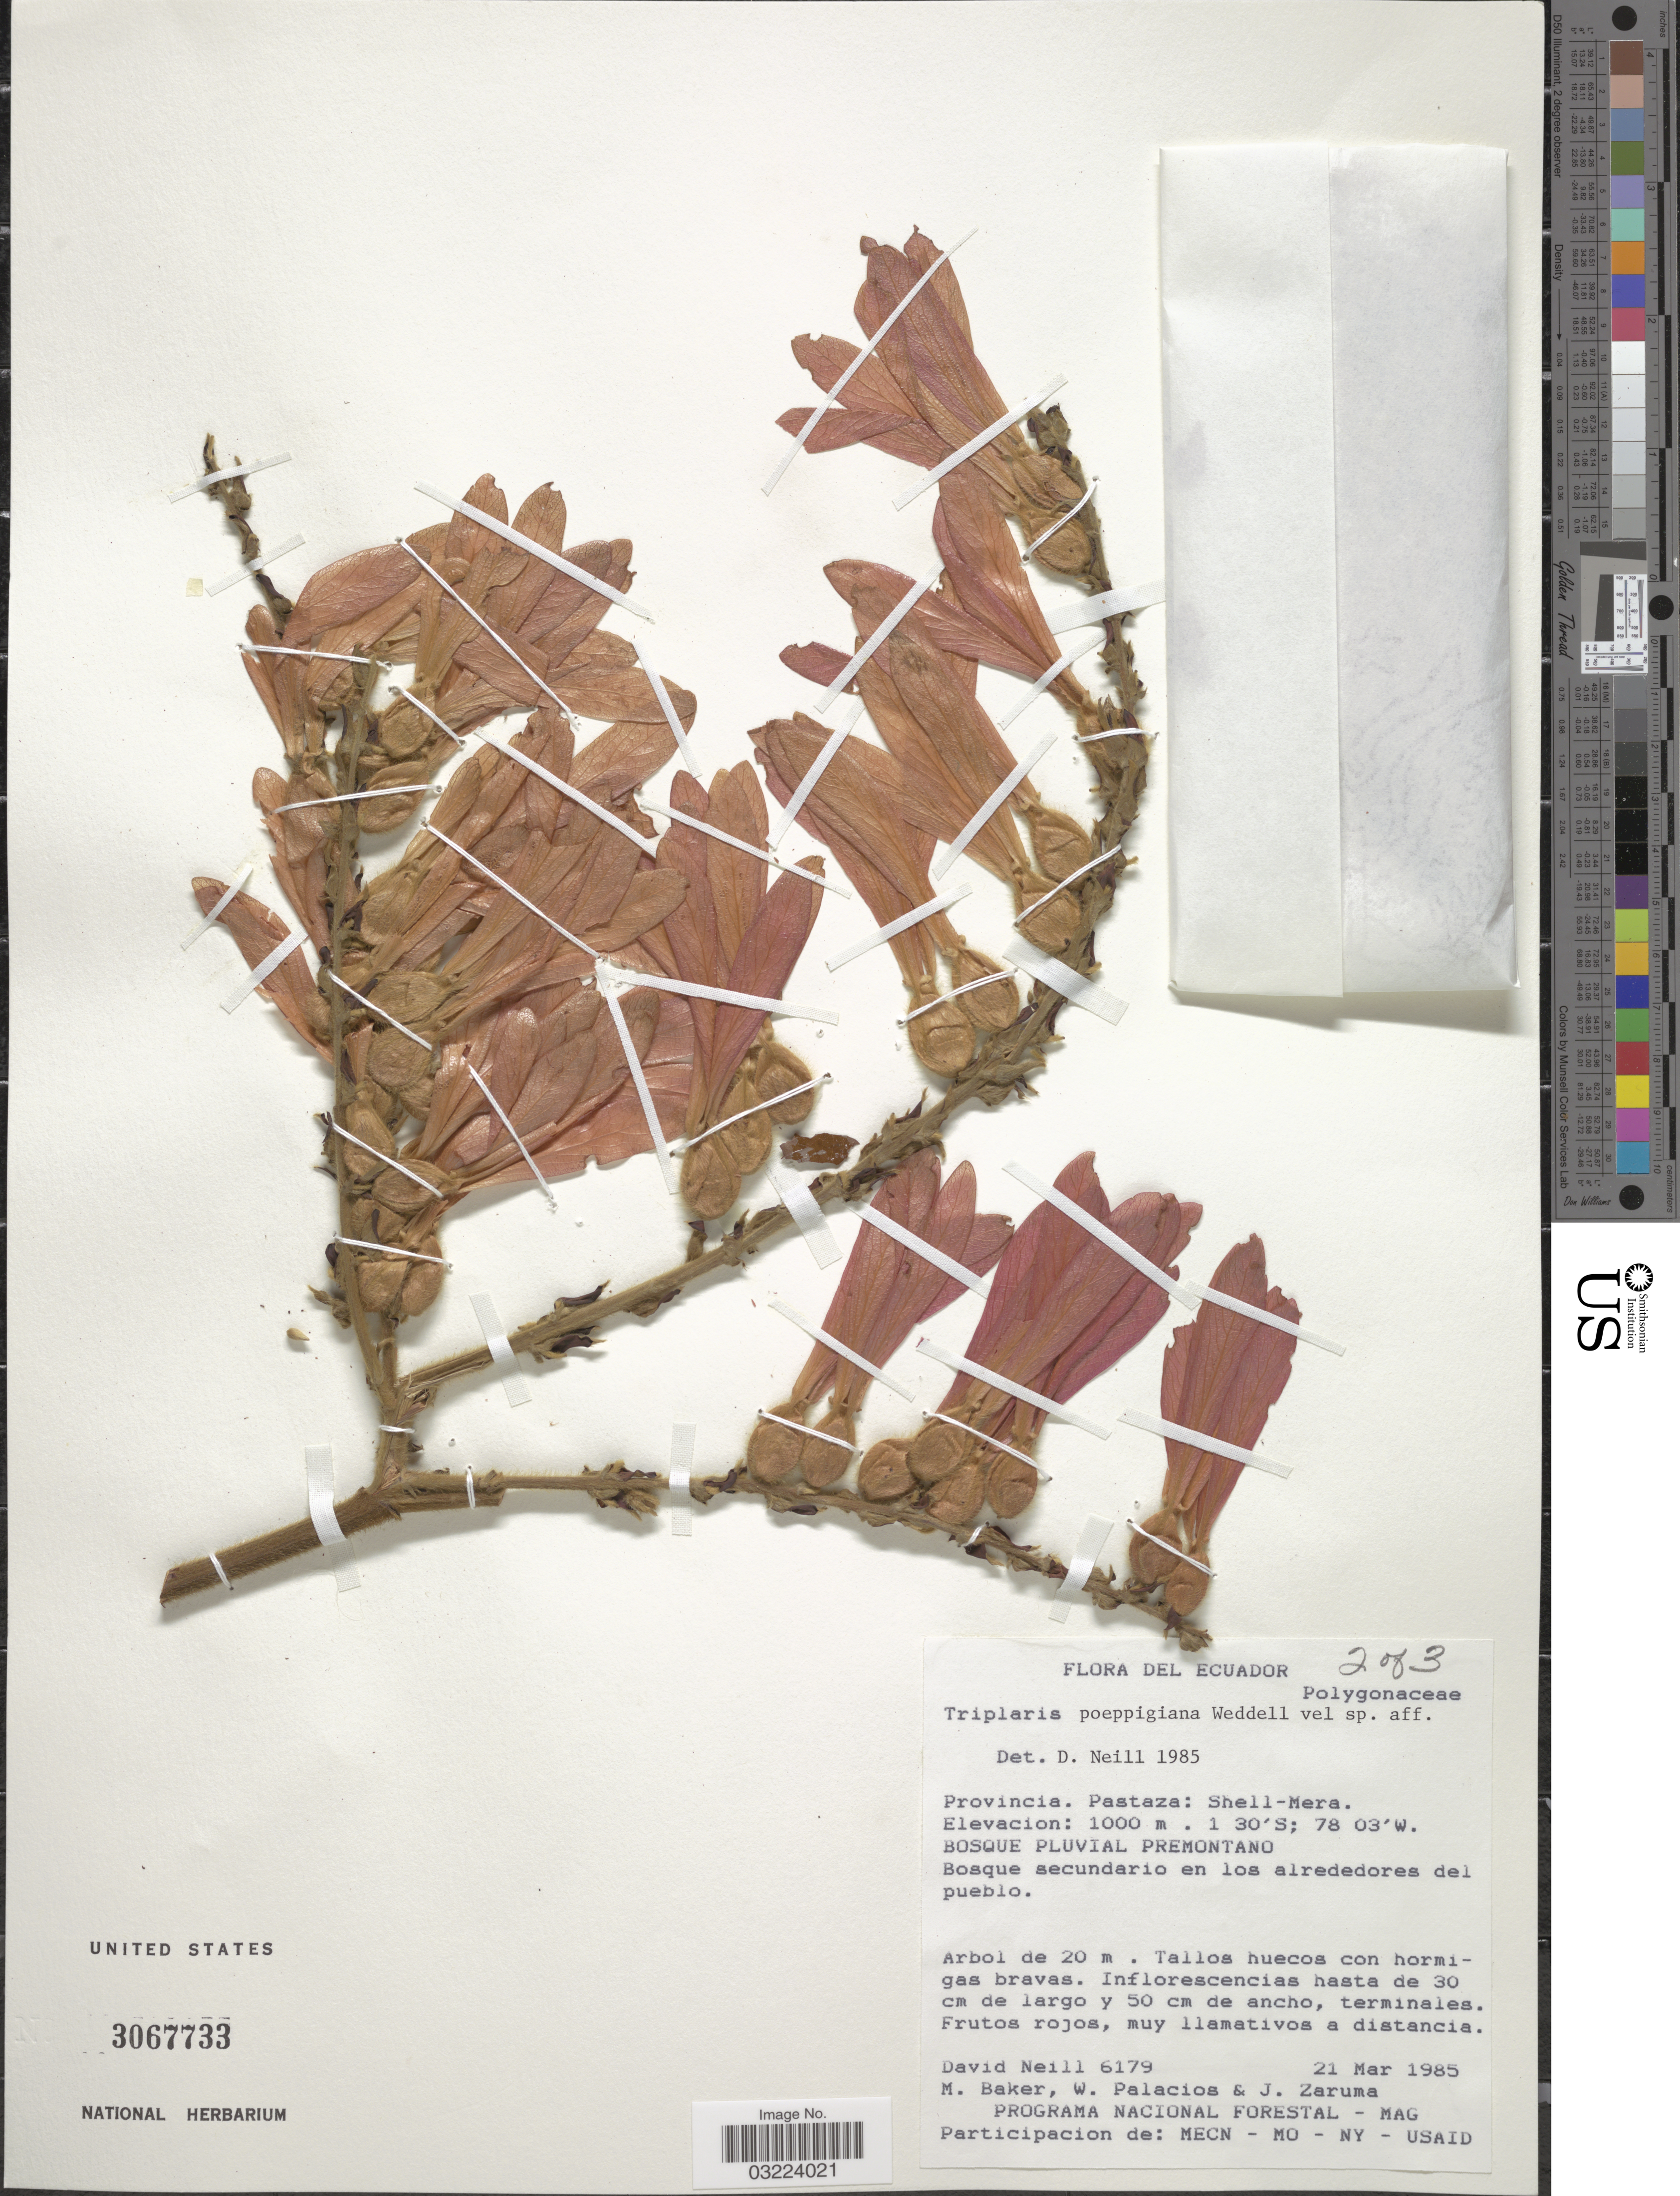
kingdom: Plantae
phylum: Tracheophyta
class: Magnoliopsida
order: Caryophyllales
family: Polygonaceae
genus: Triplaris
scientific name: Triplaris poeppigiana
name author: Wedd.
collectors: D. Neill, M. Baker, W. Palacios & J. Zaruma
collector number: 6179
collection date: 1985-03-21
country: Ecuador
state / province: Pastaza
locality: Shell-Mera. Bosque Pluvial Premontano. Bosque secundario en los alrededores del pueblo.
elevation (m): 1000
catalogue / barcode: US 3067733